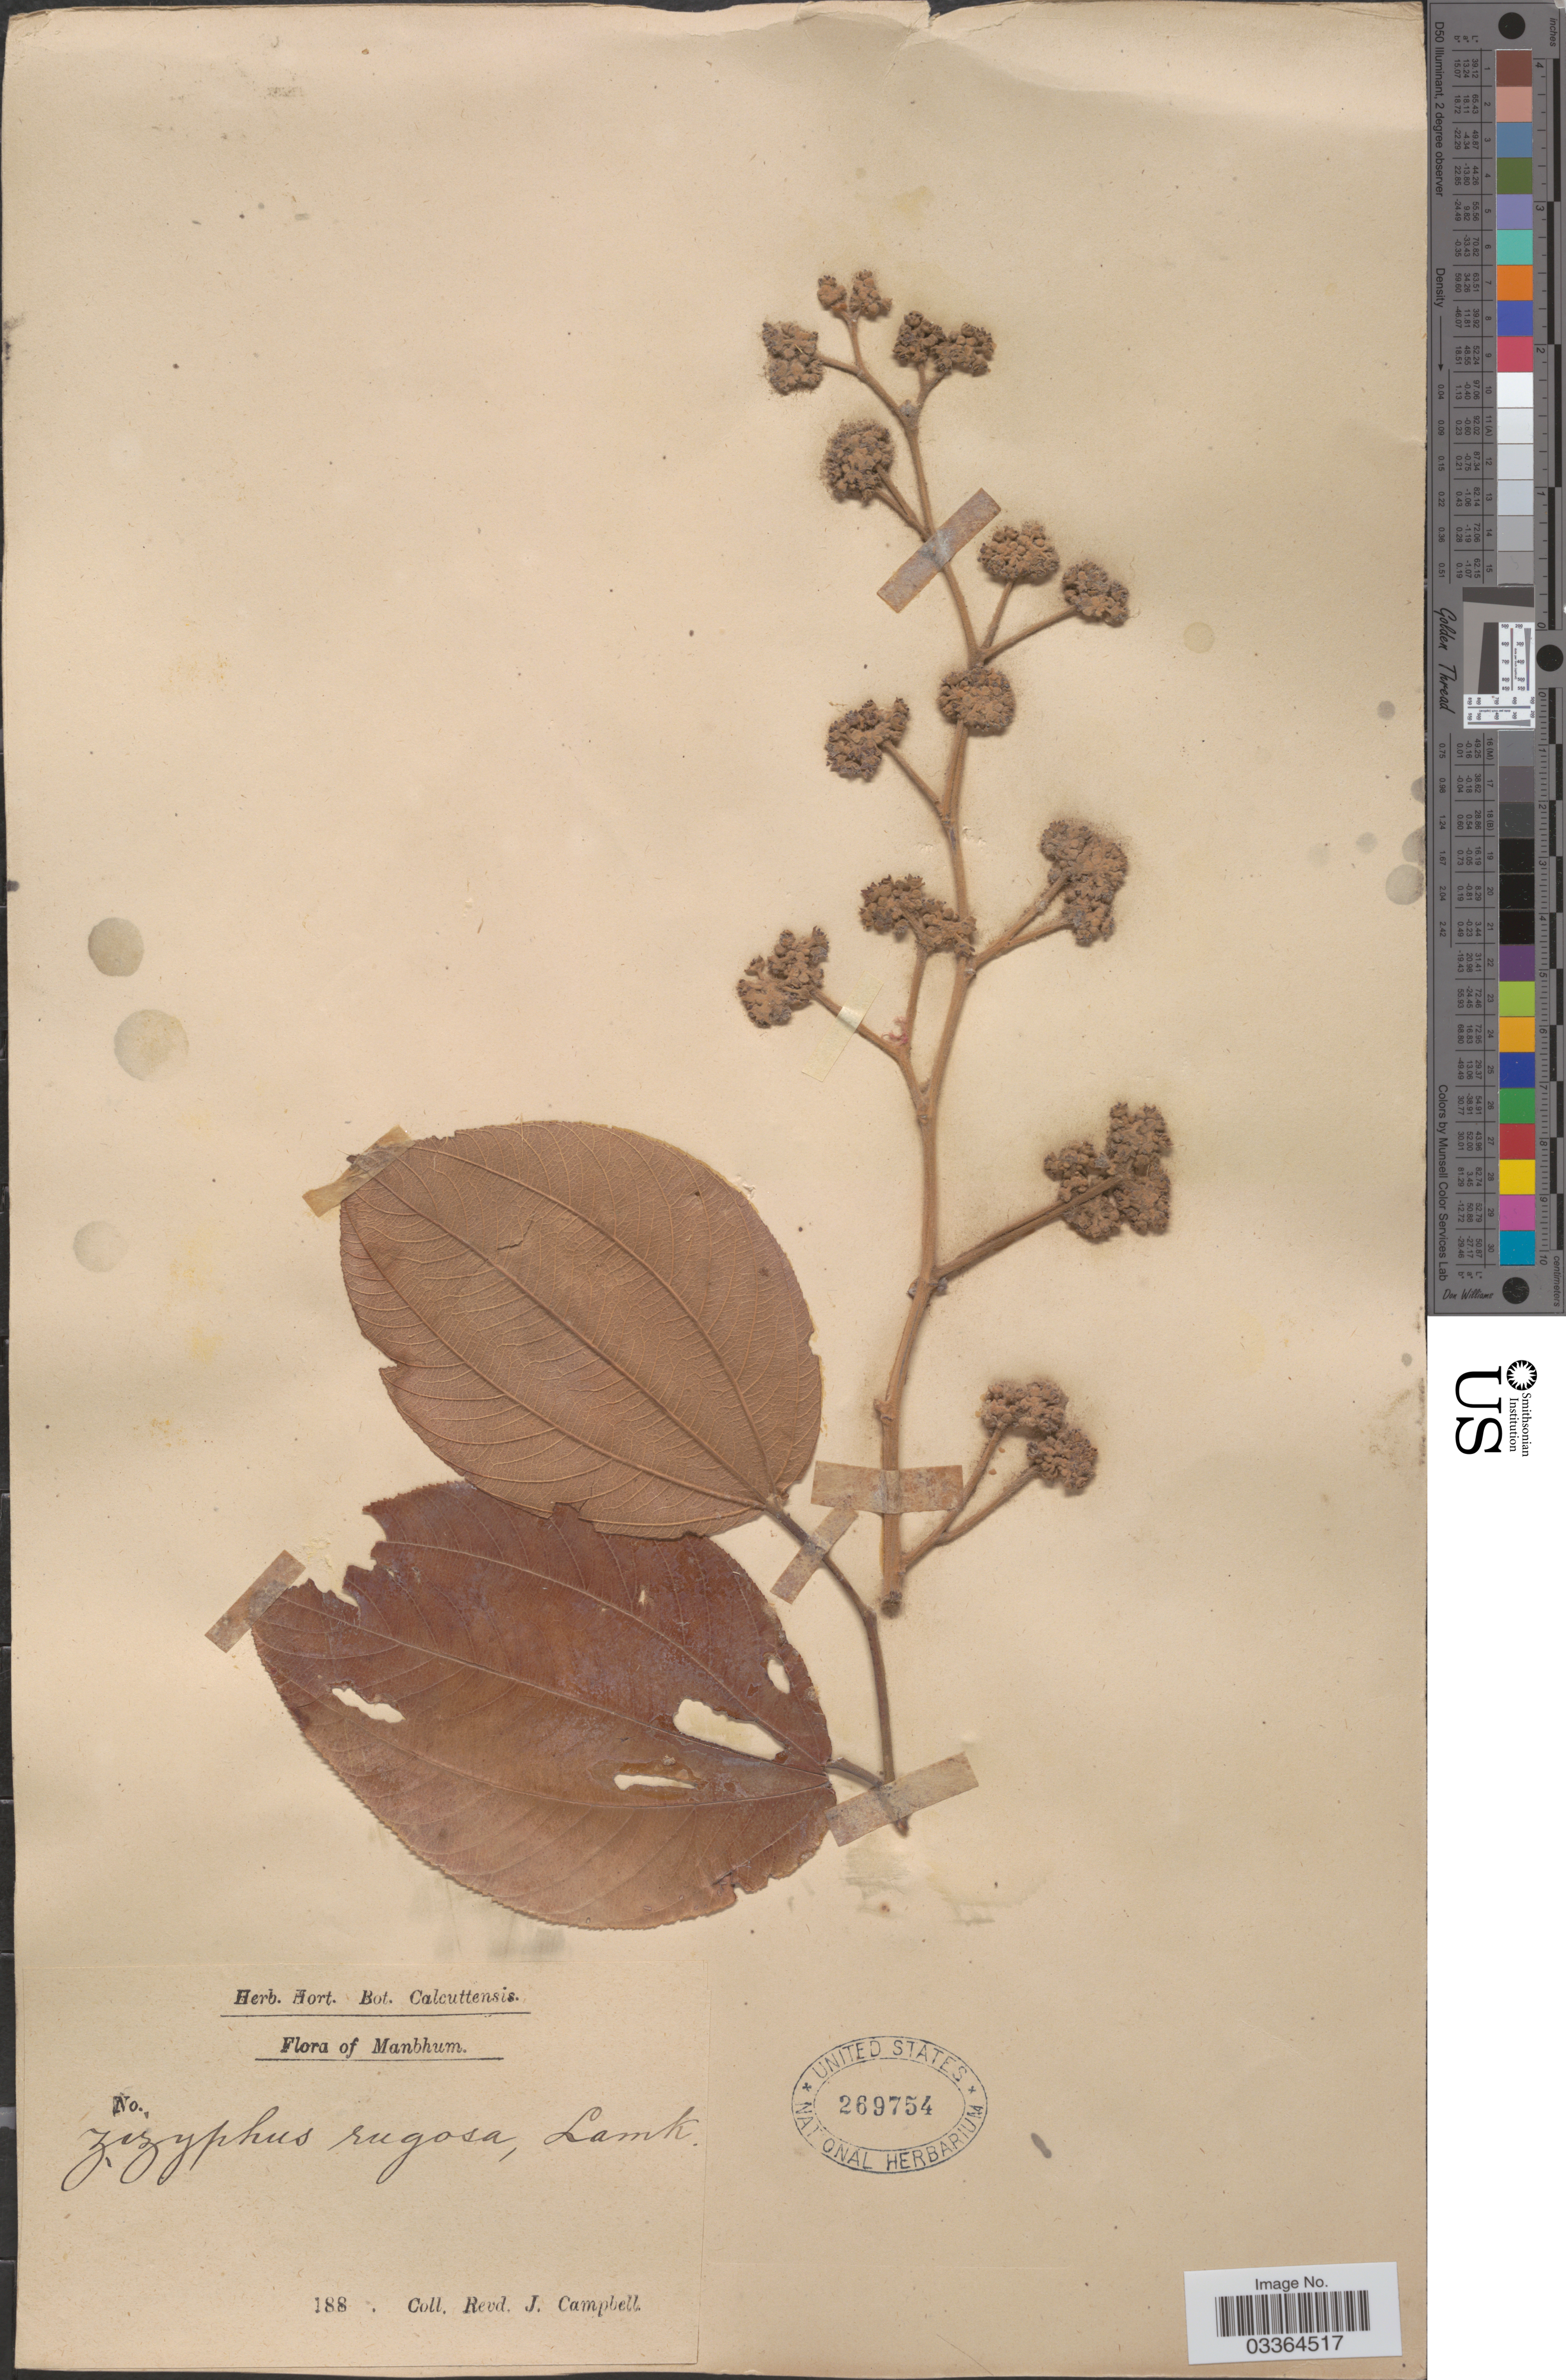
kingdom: Plantae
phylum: Tracheophyta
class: Magnoliopsida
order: Rosales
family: Rhamnaceae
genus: Ziziphus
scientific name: Ziziphus rugosa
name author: Lam.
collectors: R. Campbell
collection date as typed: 188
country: India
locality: Manbhum.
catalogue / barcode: US 269754